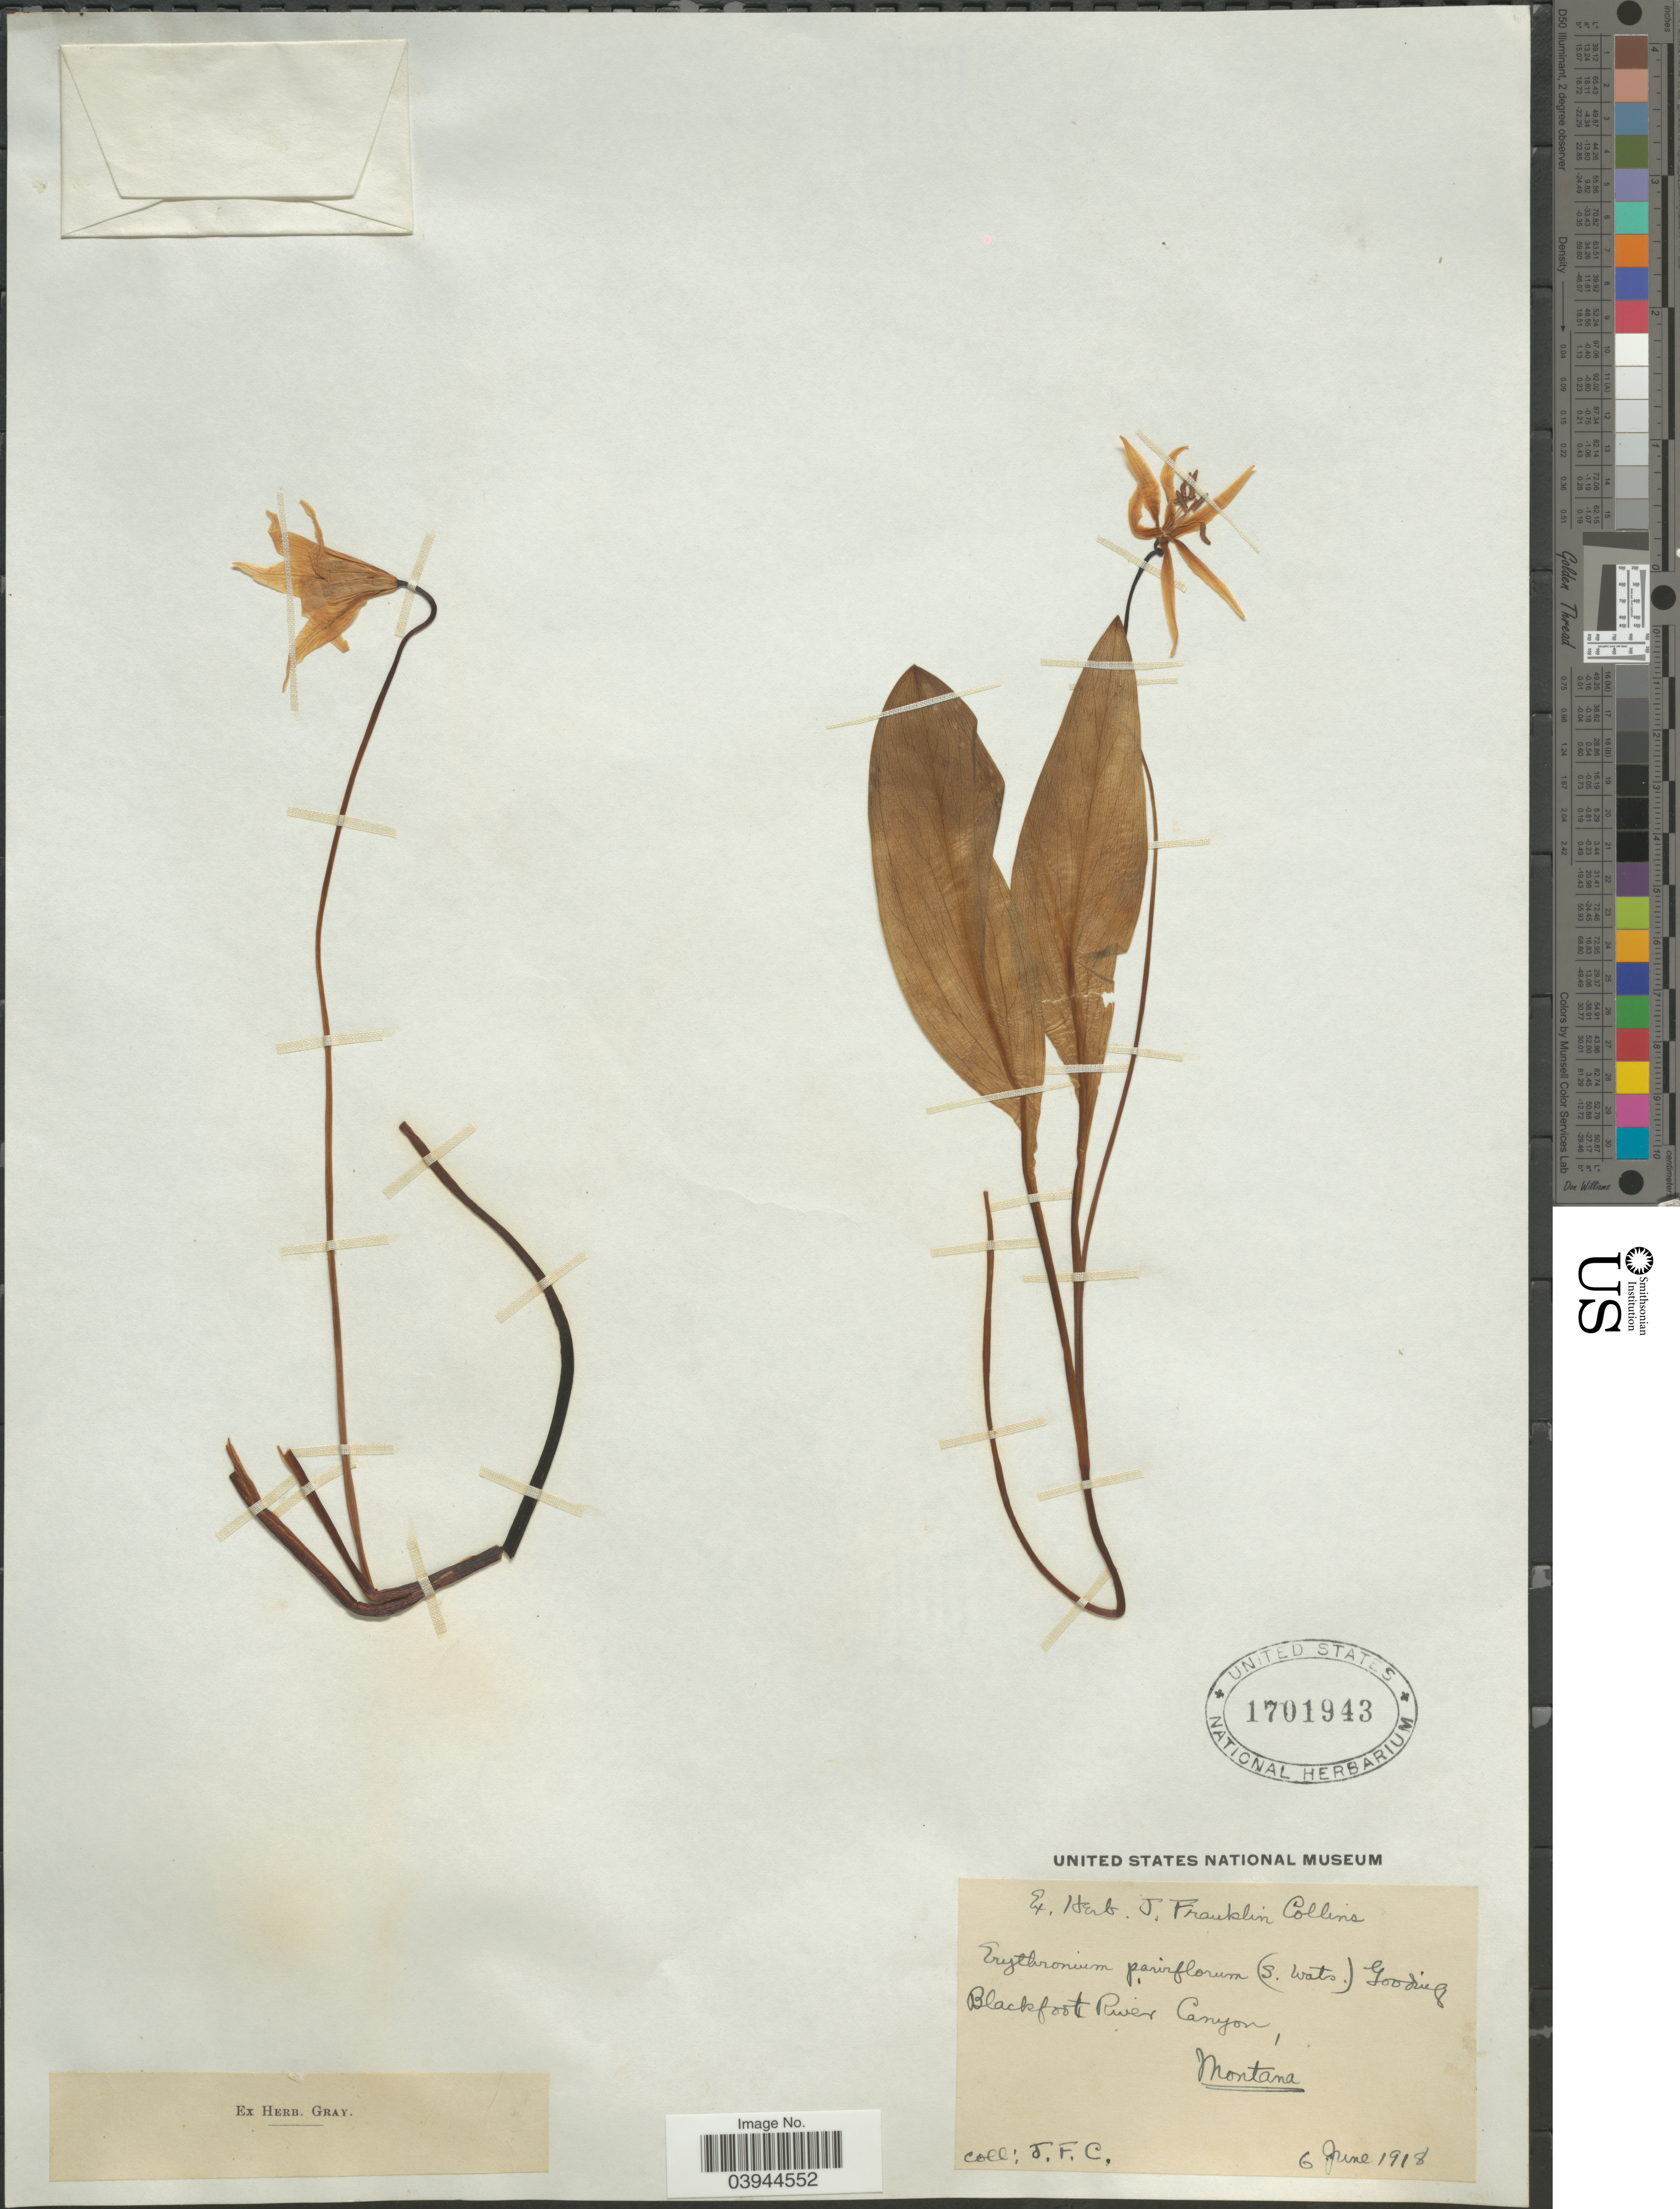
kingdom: Plantae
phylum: Tracheophyta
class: Liliopsida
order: Liliales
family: Liliaceae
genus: Erythronium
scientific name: Erythronium parviflorum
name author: (S. Watson) Goodd.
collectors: J. Collins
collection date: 1918-06-06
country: United States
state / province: Montana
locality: Blackfoot River Canyon.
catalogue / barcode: US 1701943